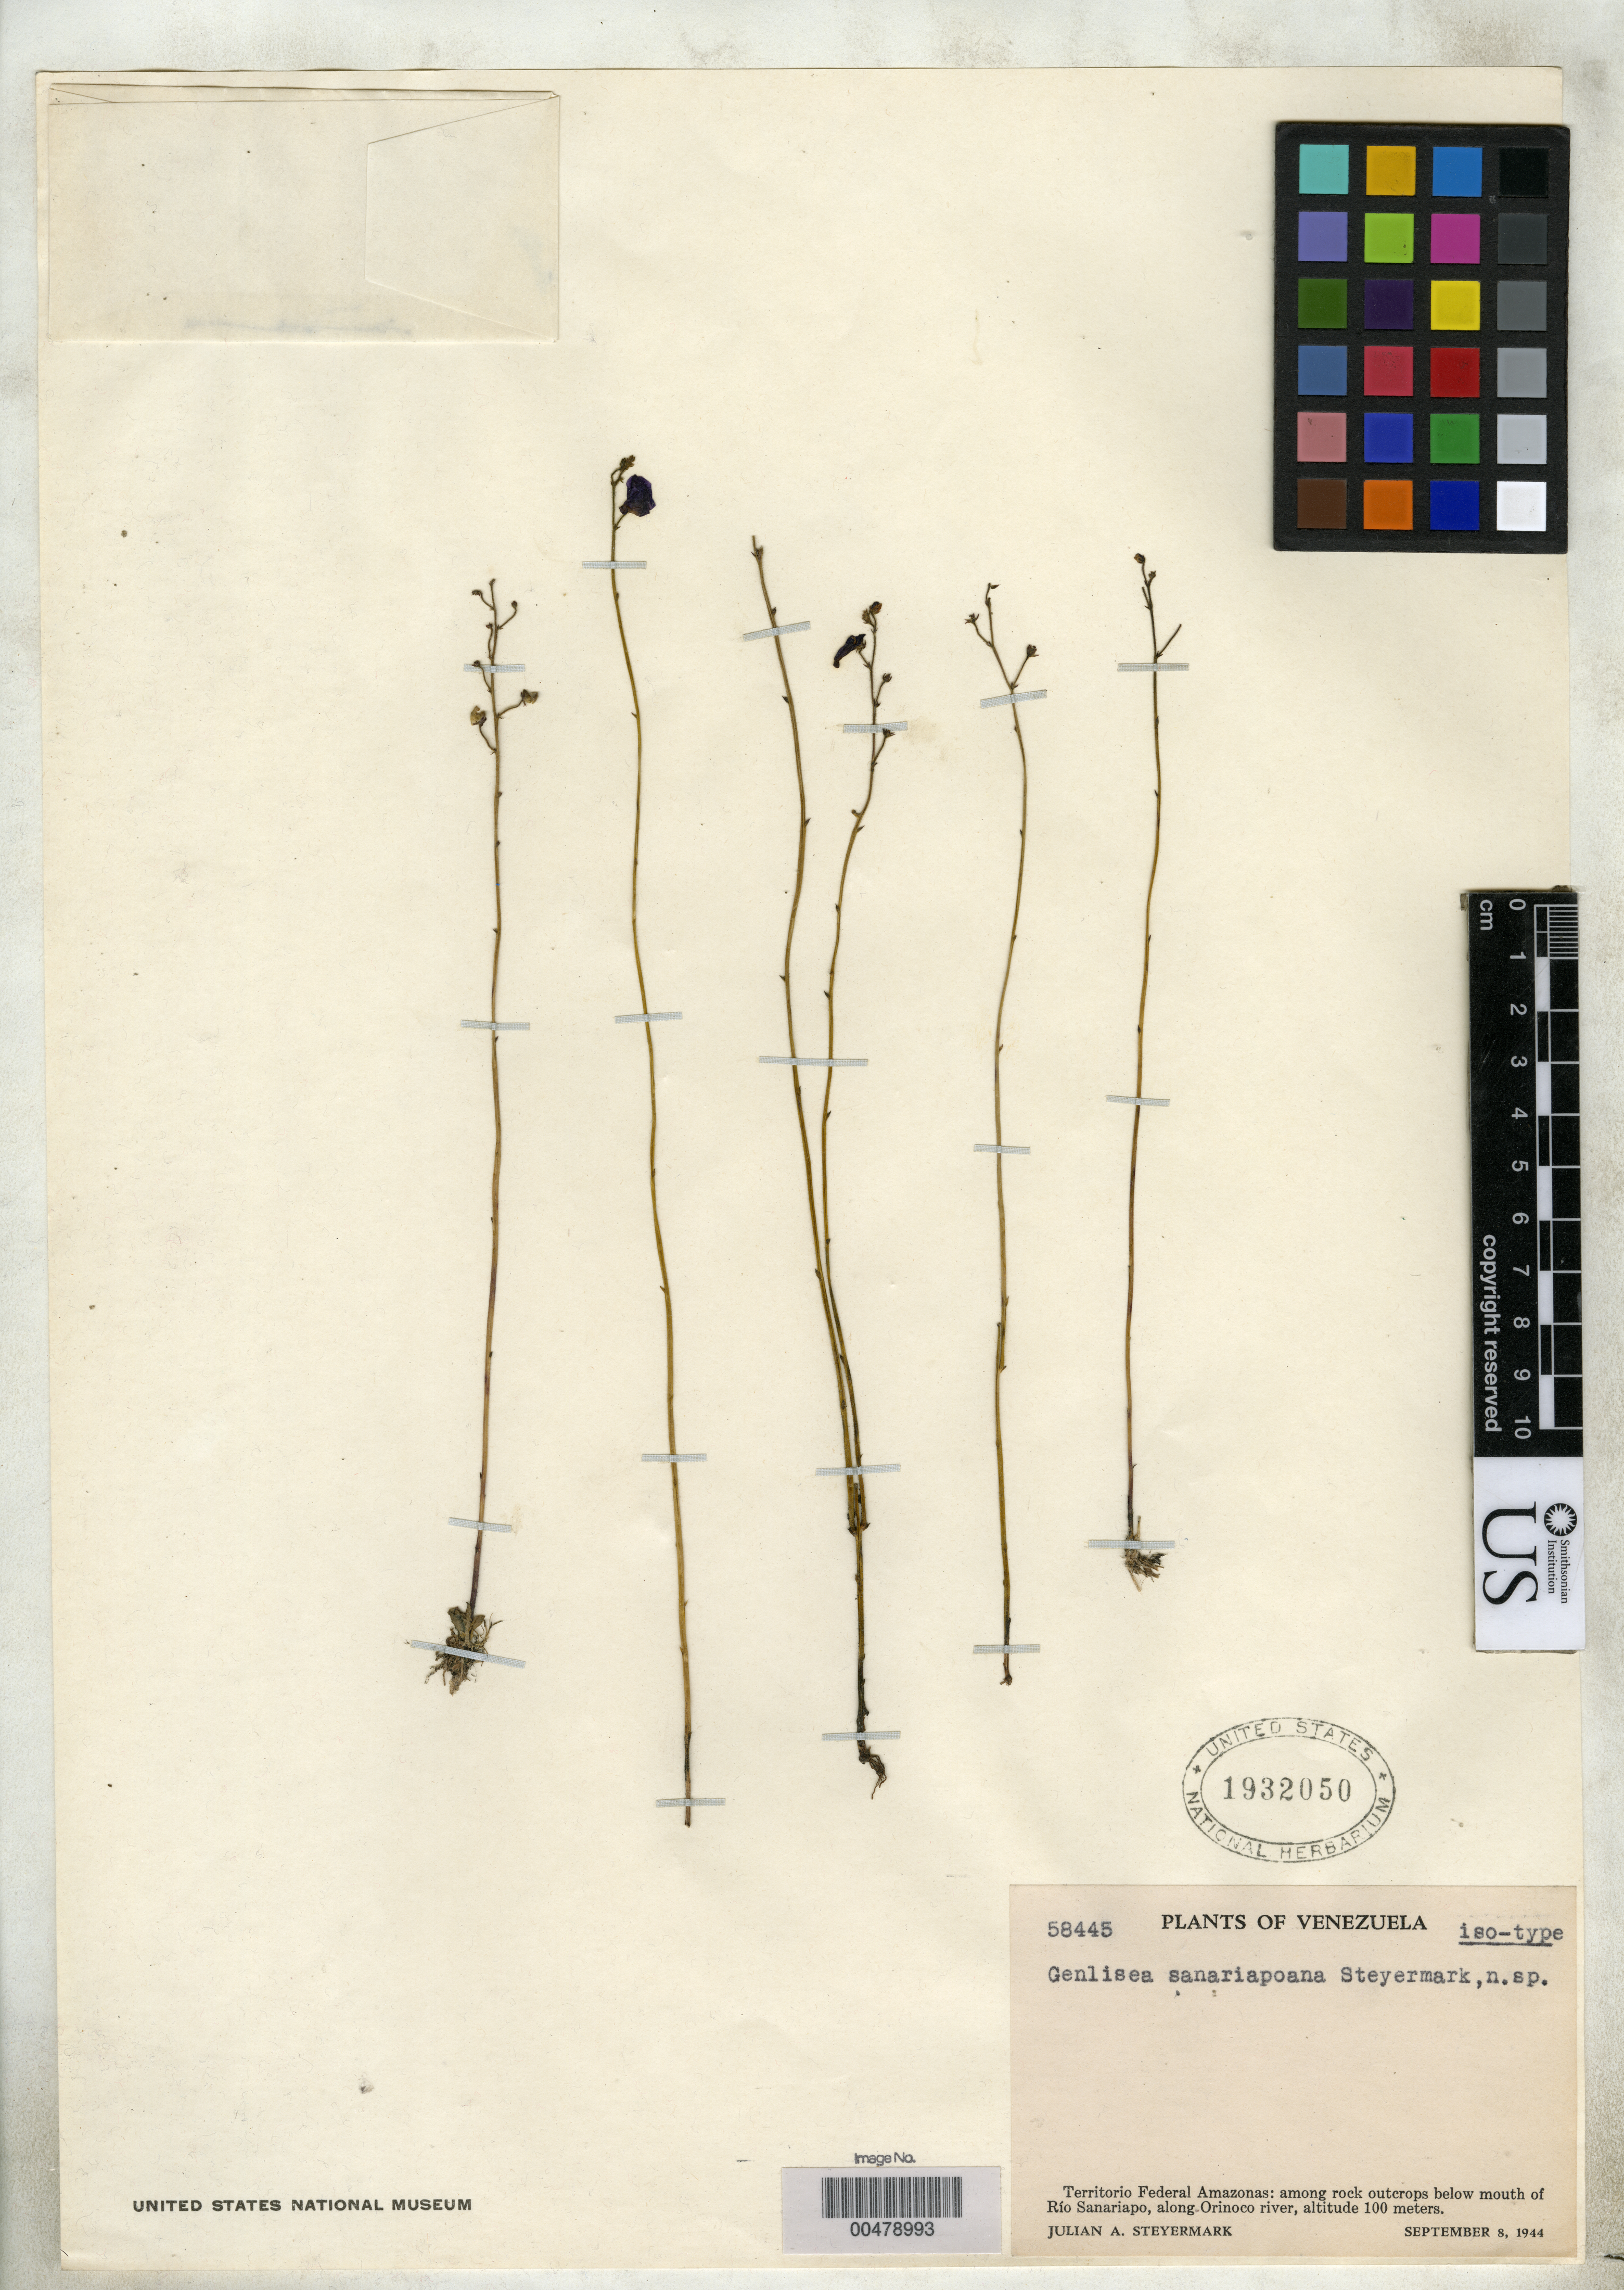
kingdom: Plantae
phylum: Tracheophyta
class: Magnoliopsida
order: Lamiales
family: Lentibulariaceae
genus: Genlisea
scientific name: Genlisea sanariapoana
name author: Steyerm.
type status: Isotype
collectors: J. Steyermark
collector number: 58445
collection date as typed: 08 Sep 1944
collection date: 1944-09-08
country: Venezuela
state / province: Amazonas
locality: Mouth of Rio Sanariapo, along Orinoco River.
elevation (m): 100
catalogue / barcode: US 1932050